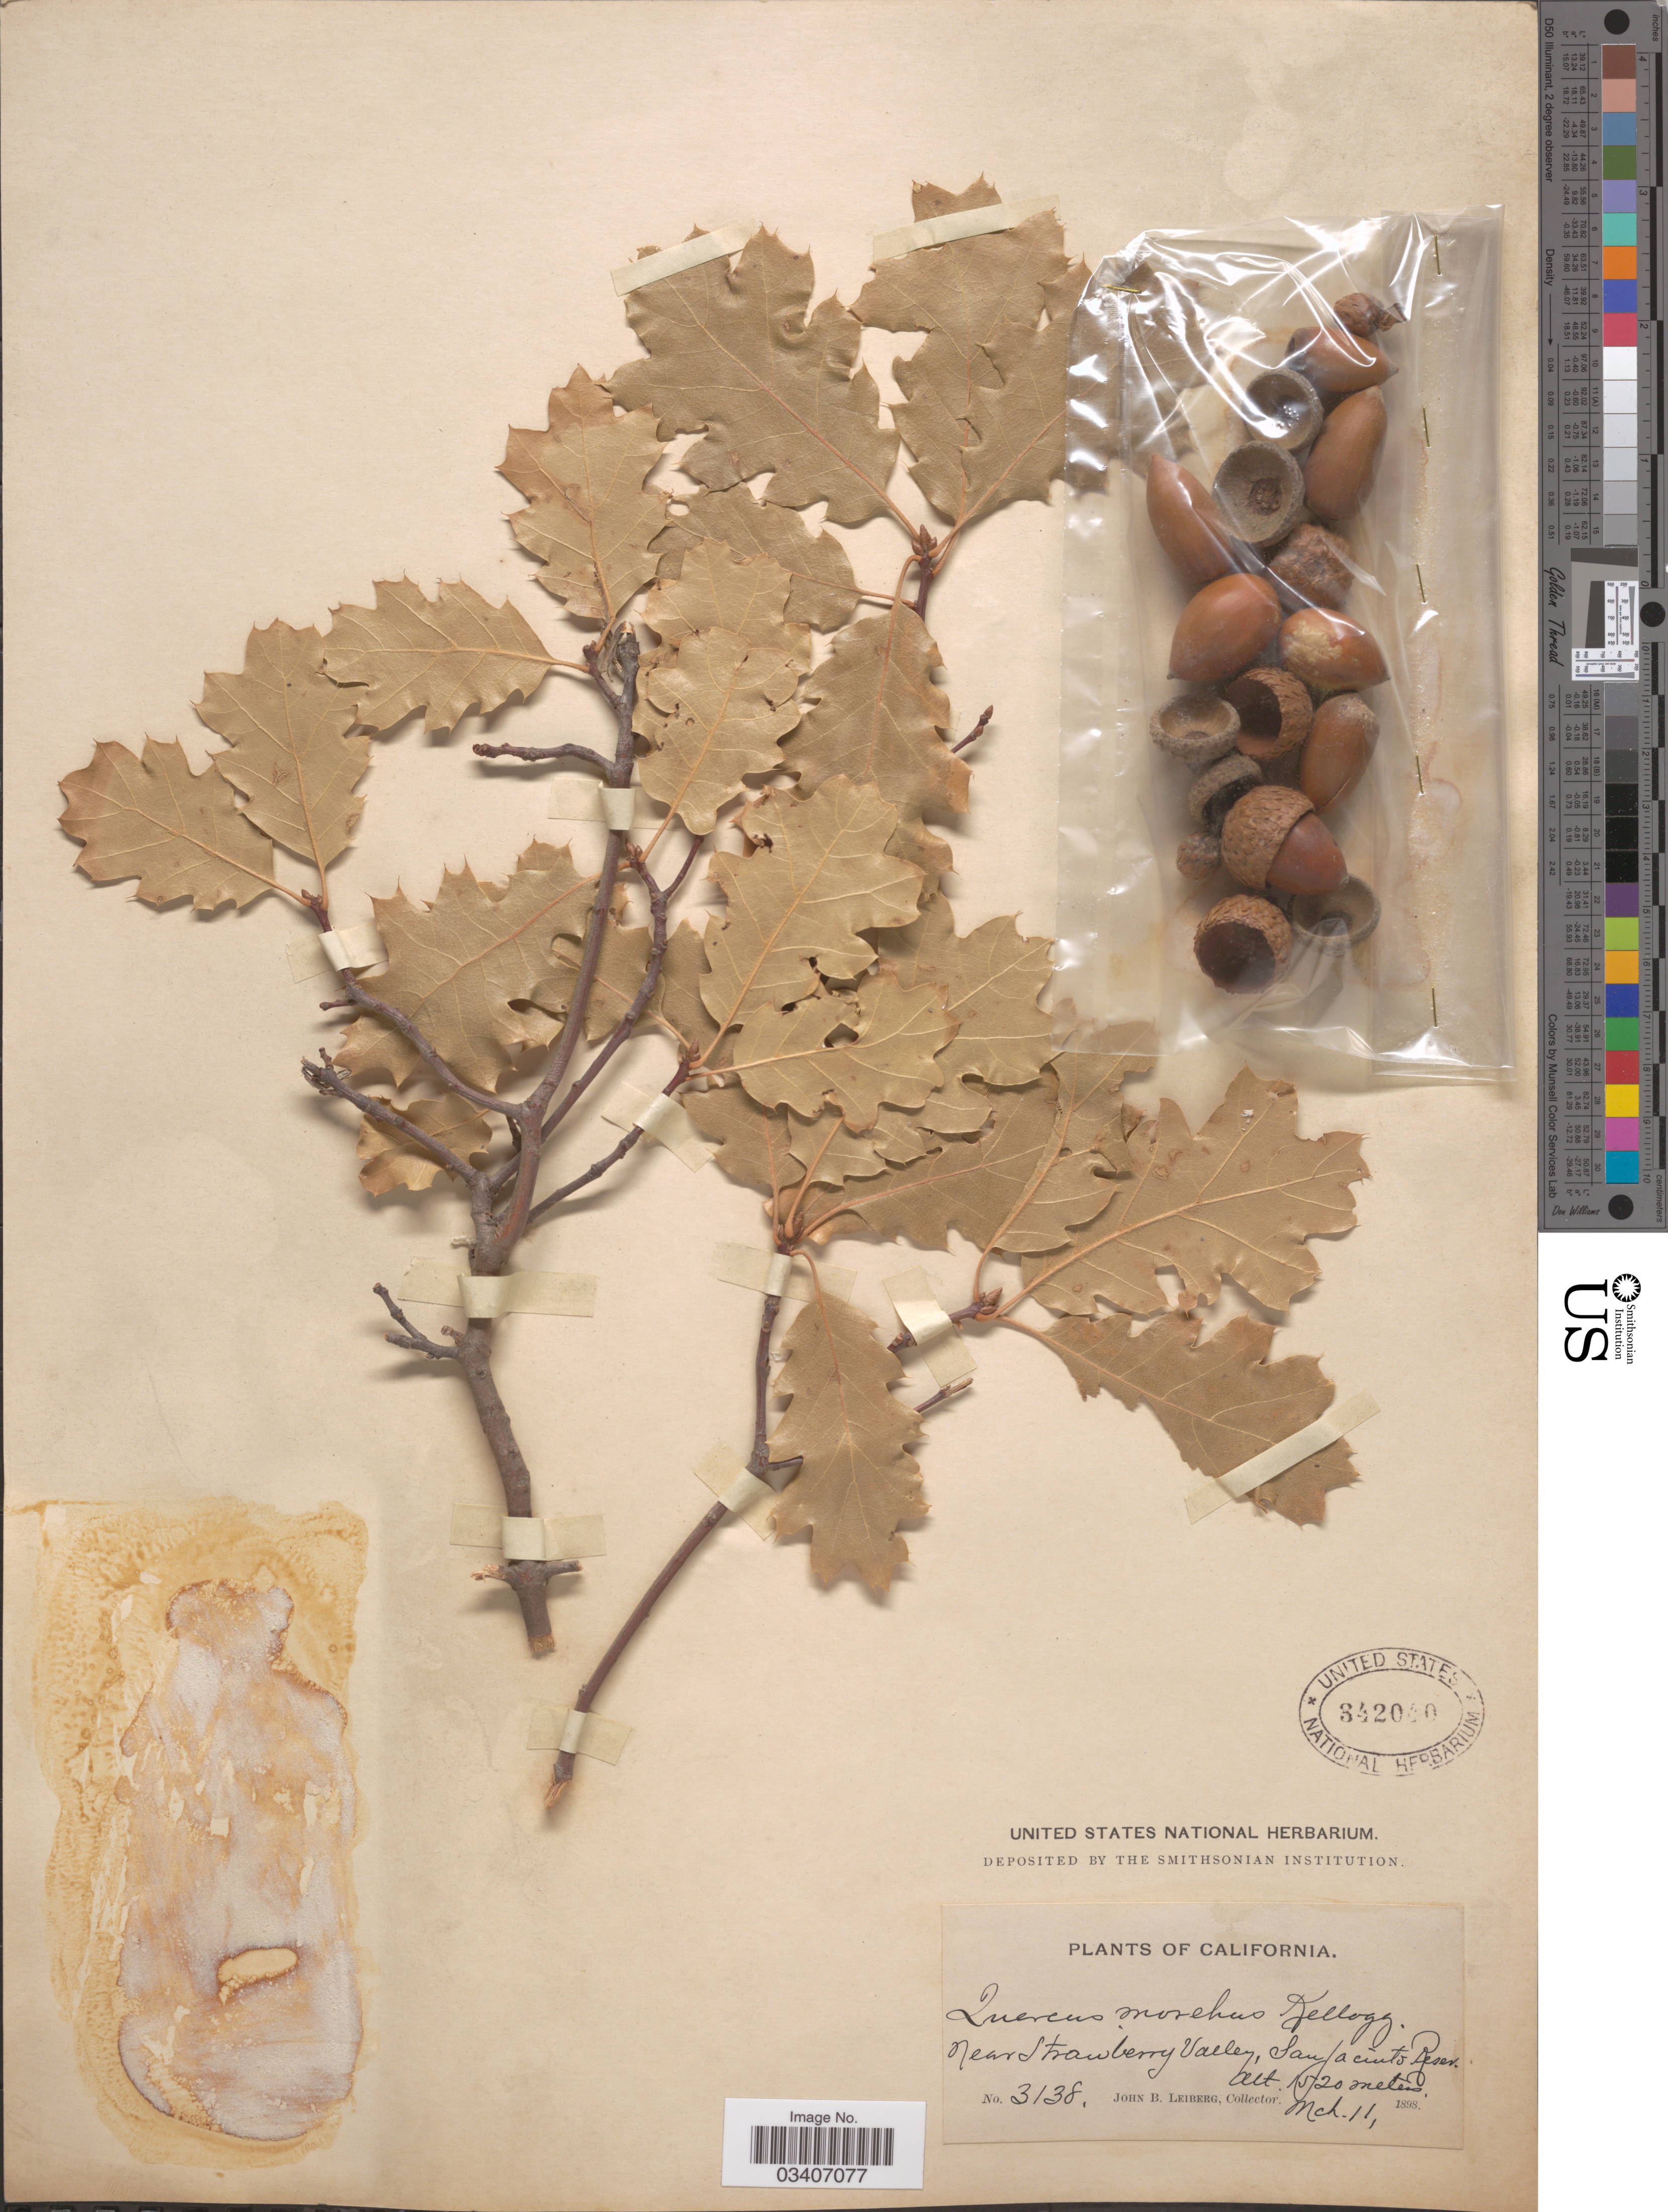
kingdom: Plantae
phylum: Tracheophyta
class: Magnoliopsida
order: Fagales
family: Fagaceae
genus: Quercus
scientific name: Quercus x moreha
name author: Kellogg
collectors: J. B. Leiberg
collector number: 3138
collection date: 1898-03-11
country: United States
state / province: California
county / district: Riverside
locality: Near Strawberry Valley, San Jacinto Reserv.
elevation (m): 1520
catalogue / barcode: US 342040